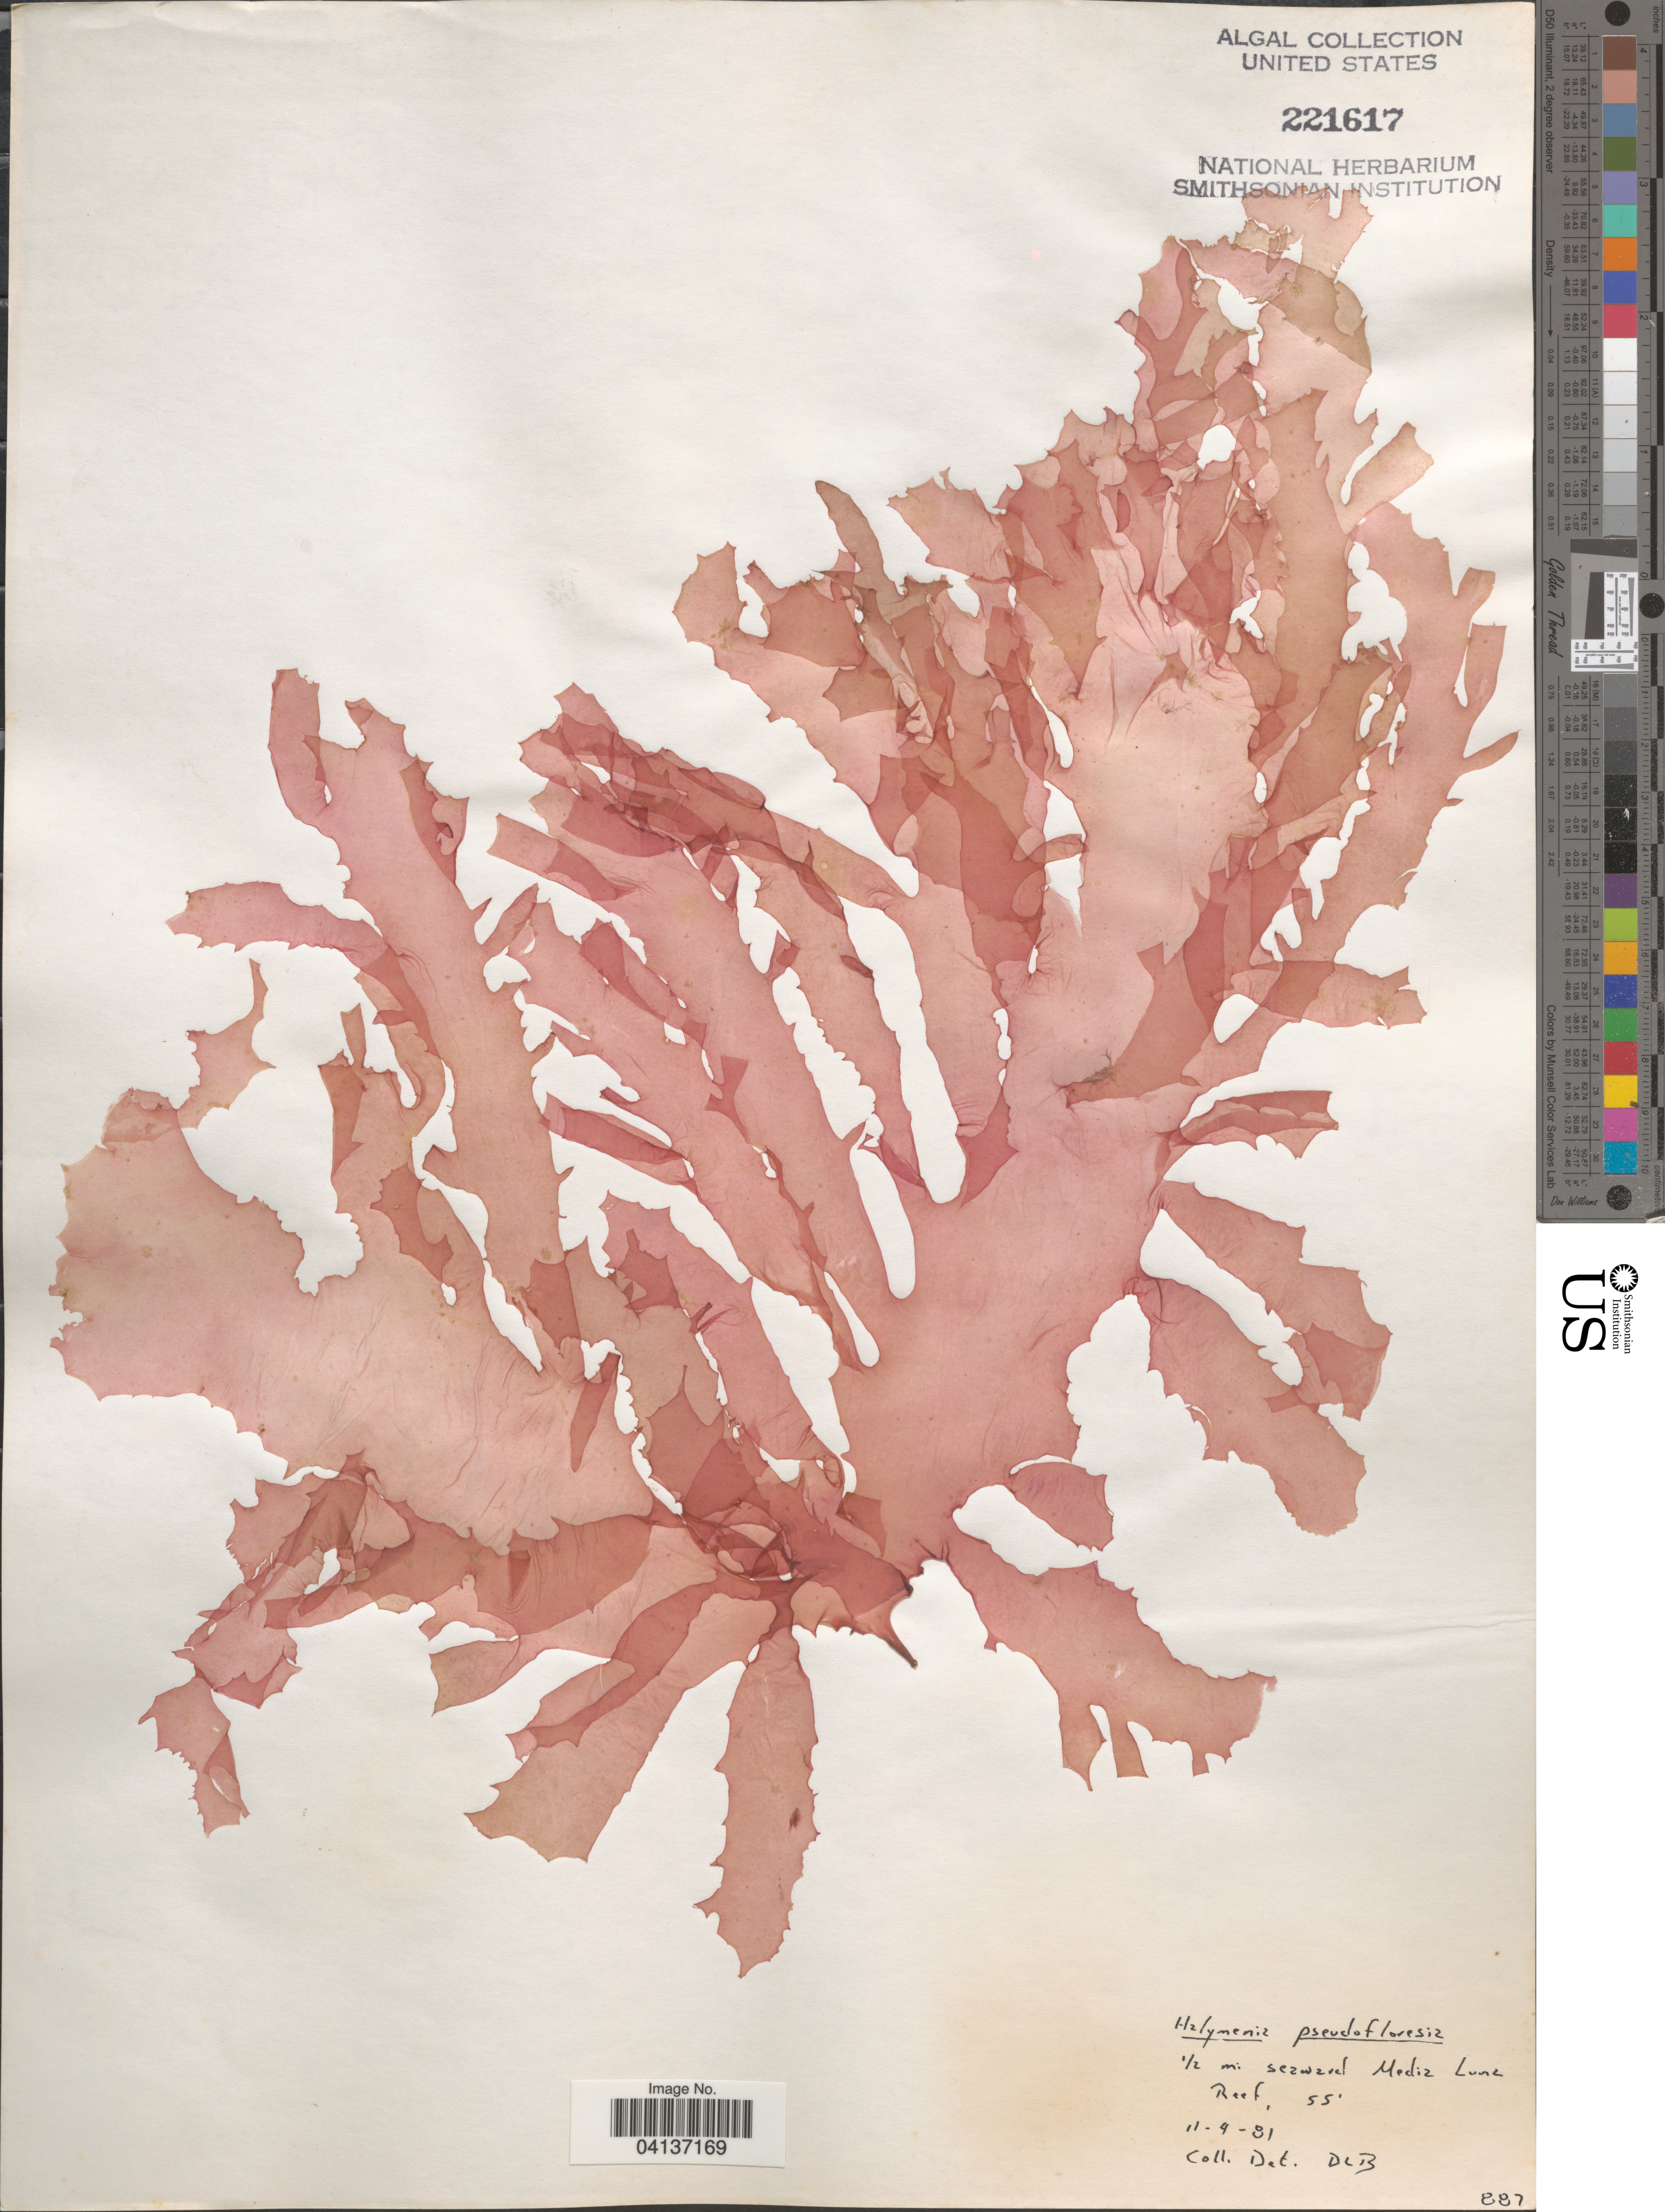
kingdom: Plantae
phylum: Rhodophyta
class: Florideophyceae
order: Halymeniales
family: Halymeniaceae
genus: Halymenia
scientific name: Halymenia pseudofloresia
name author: Collins & M. Howe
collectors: D. L. B.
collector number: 887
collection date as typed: Transcribed d/m/y: 11/4/81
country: Puerto Rico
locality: ½ mi seaward Media Luna Reef.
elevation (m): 17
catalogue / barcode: US 221617